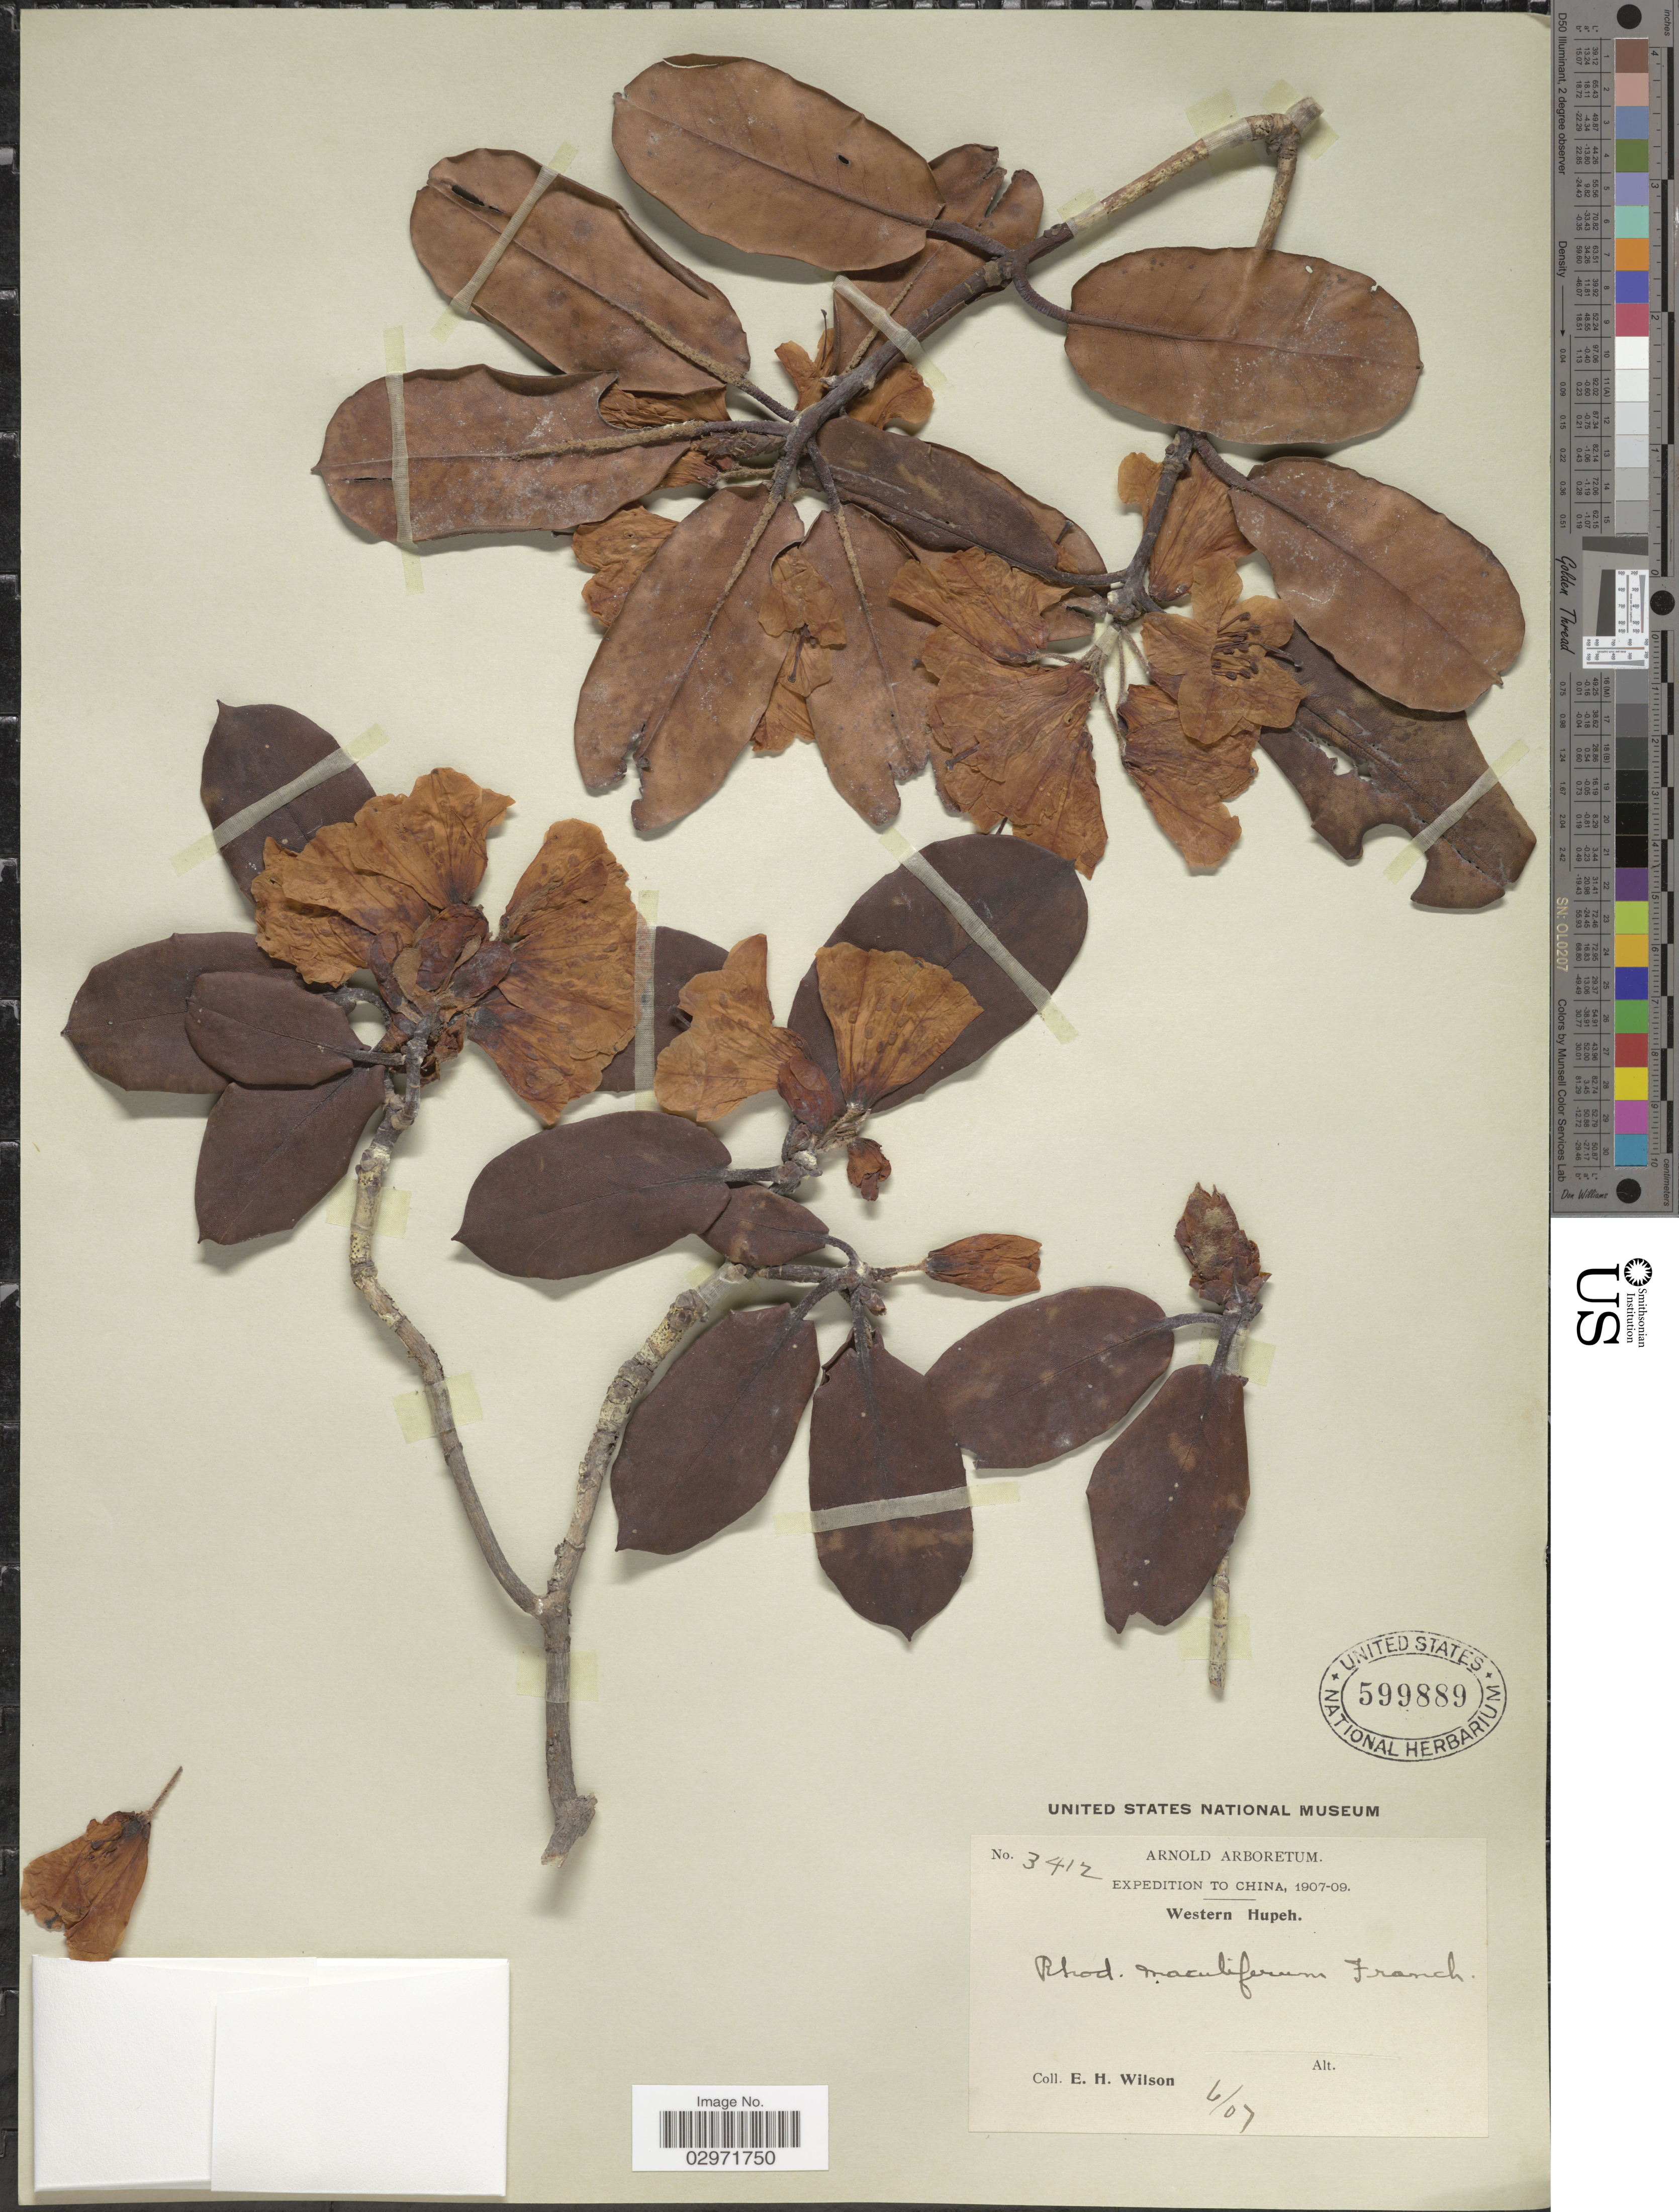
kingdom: Plantae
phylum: Tracheophyta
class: Magnoliopsida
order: Ericales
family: Ericaceae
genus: Rhododendron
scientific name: Rhododendron maculiferum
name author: Franch.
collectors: E. Wilson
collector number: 3412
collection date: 1907-06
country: China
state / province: Hubei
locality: Western Hupeh.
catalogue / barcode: US 599889